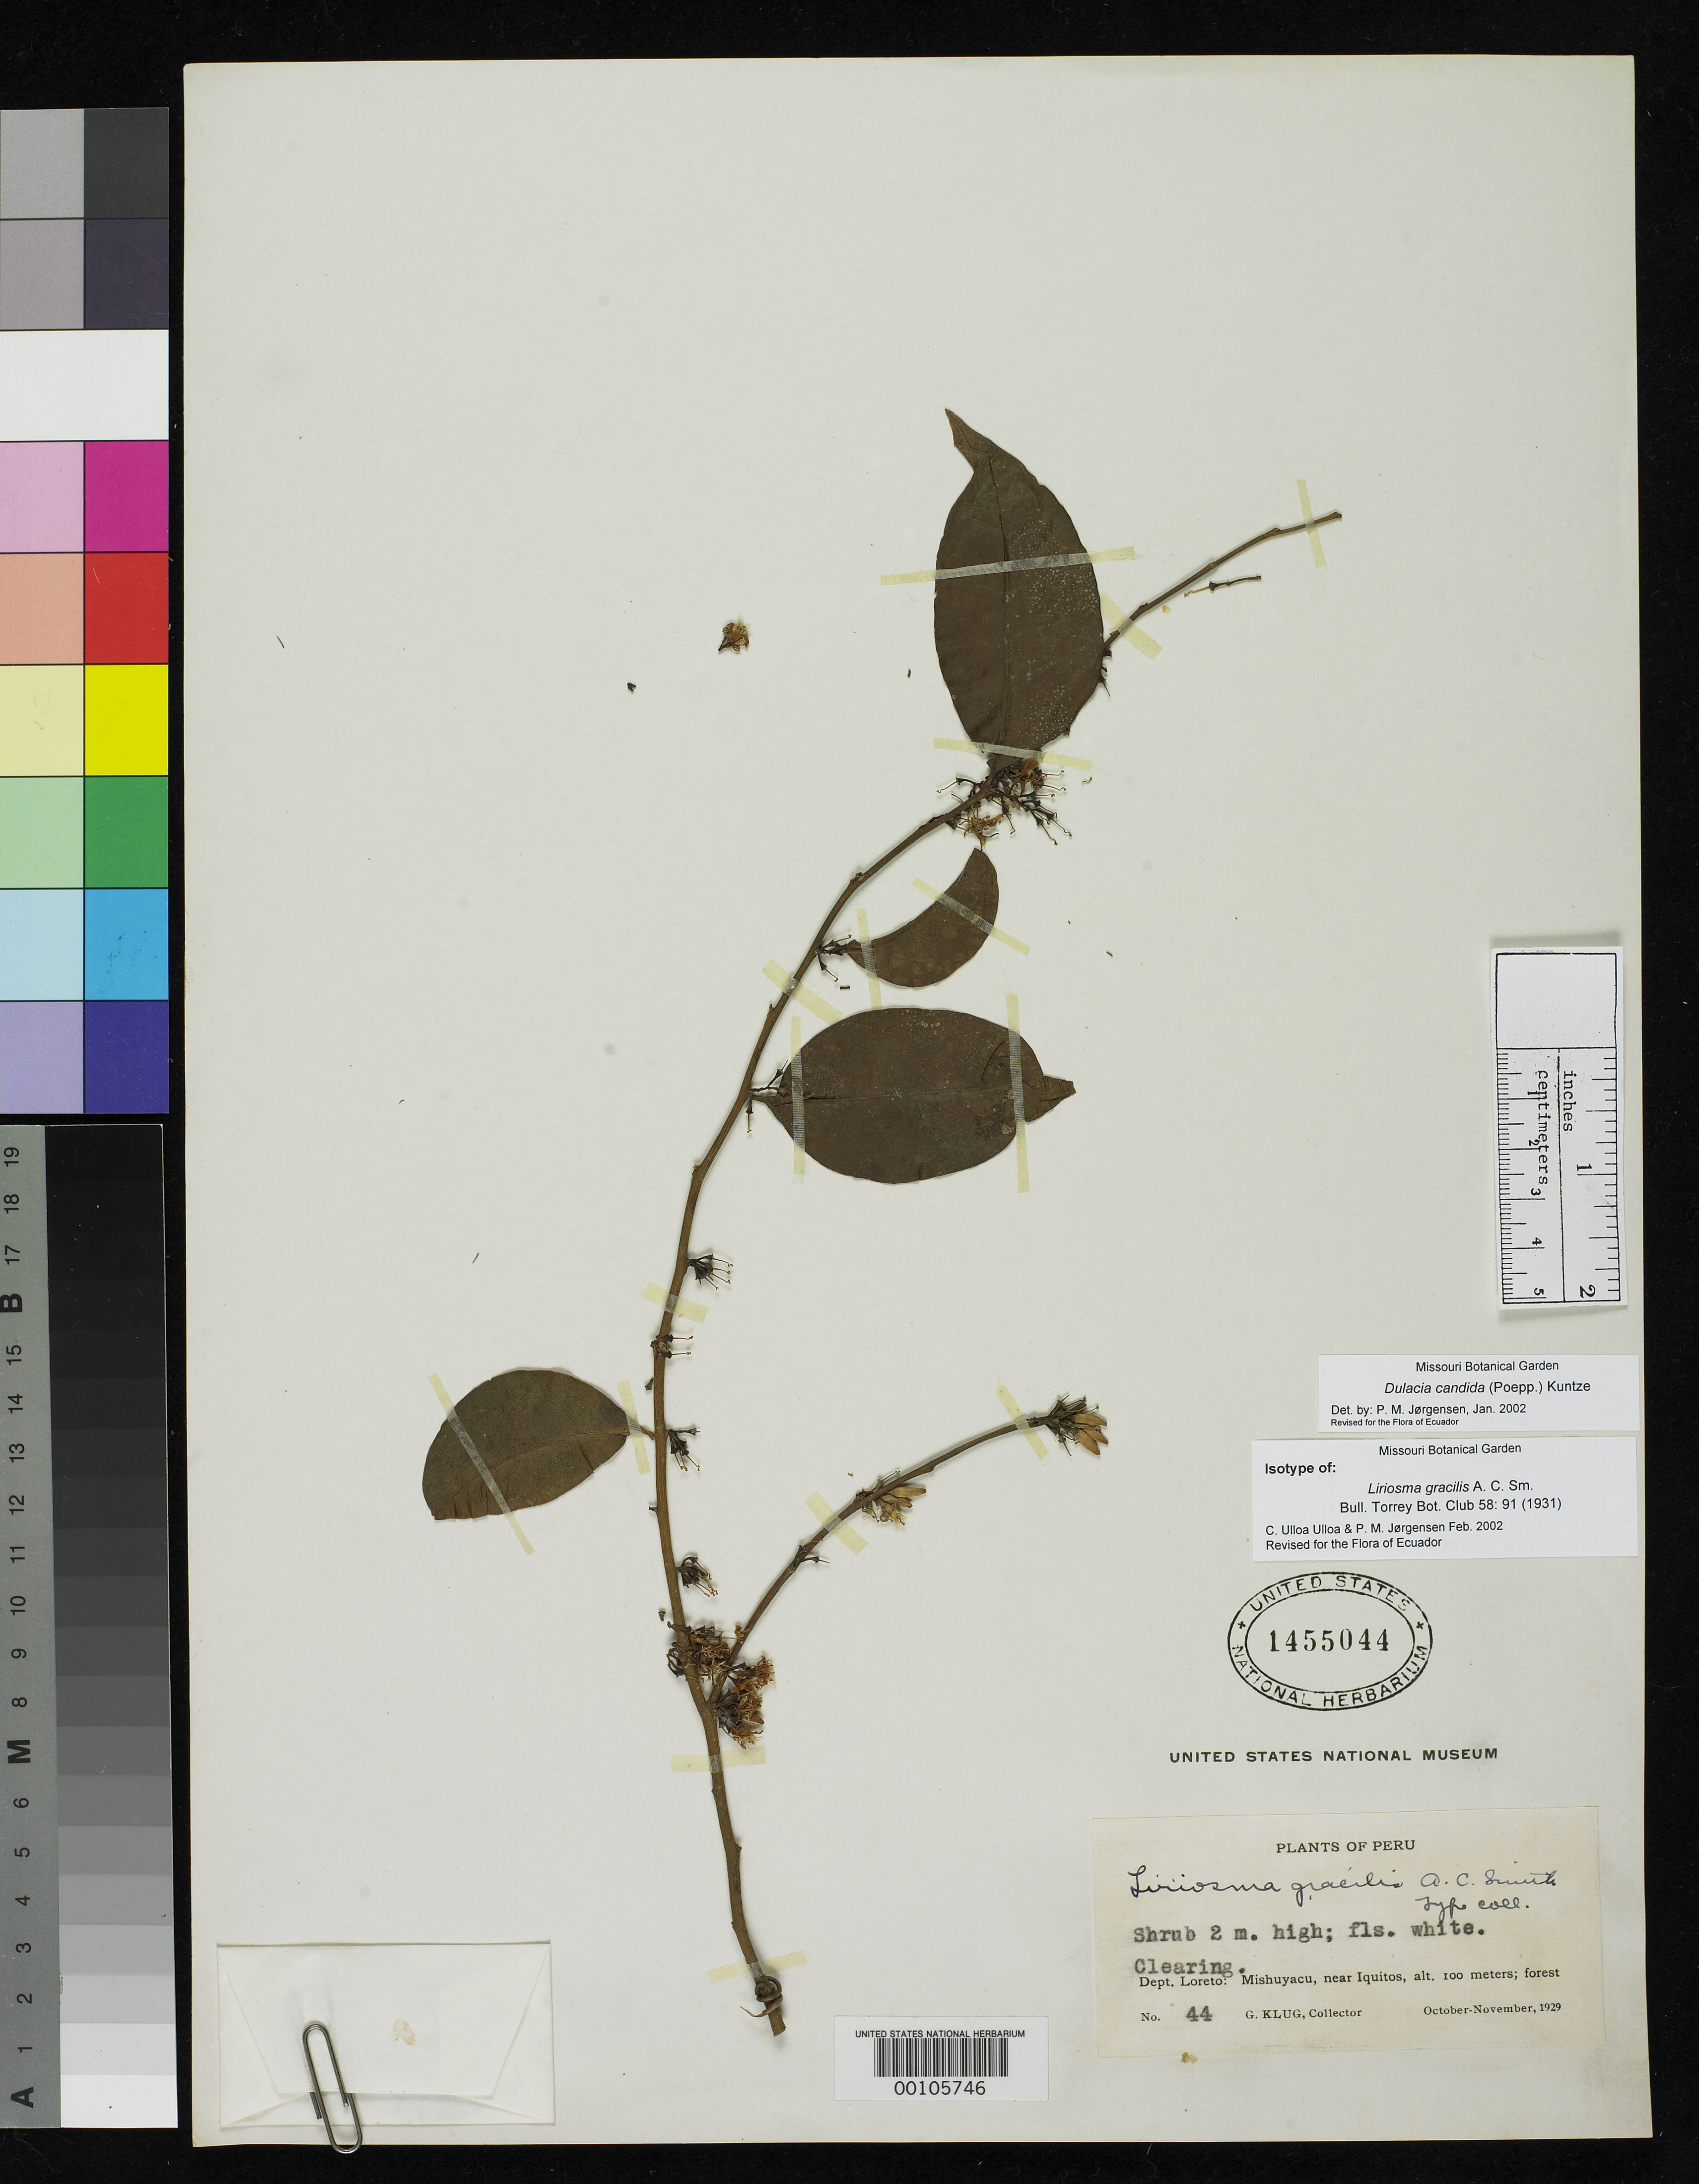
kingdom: Plantae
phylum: Tracheophyta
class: Magnoliopsida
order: Santalales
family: Olacaceae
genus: Liriosma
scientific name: Liriosma gracilis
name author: A.C. Sm.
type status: Isotype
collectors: G. Klug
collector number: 44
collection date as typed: Oct 1929 to -- Nov 1929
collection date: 1929-10/1929-11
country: Peru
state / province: Loreto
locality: Mishuyacu, near Iquitos.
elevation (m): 100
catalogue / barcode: US 1455044